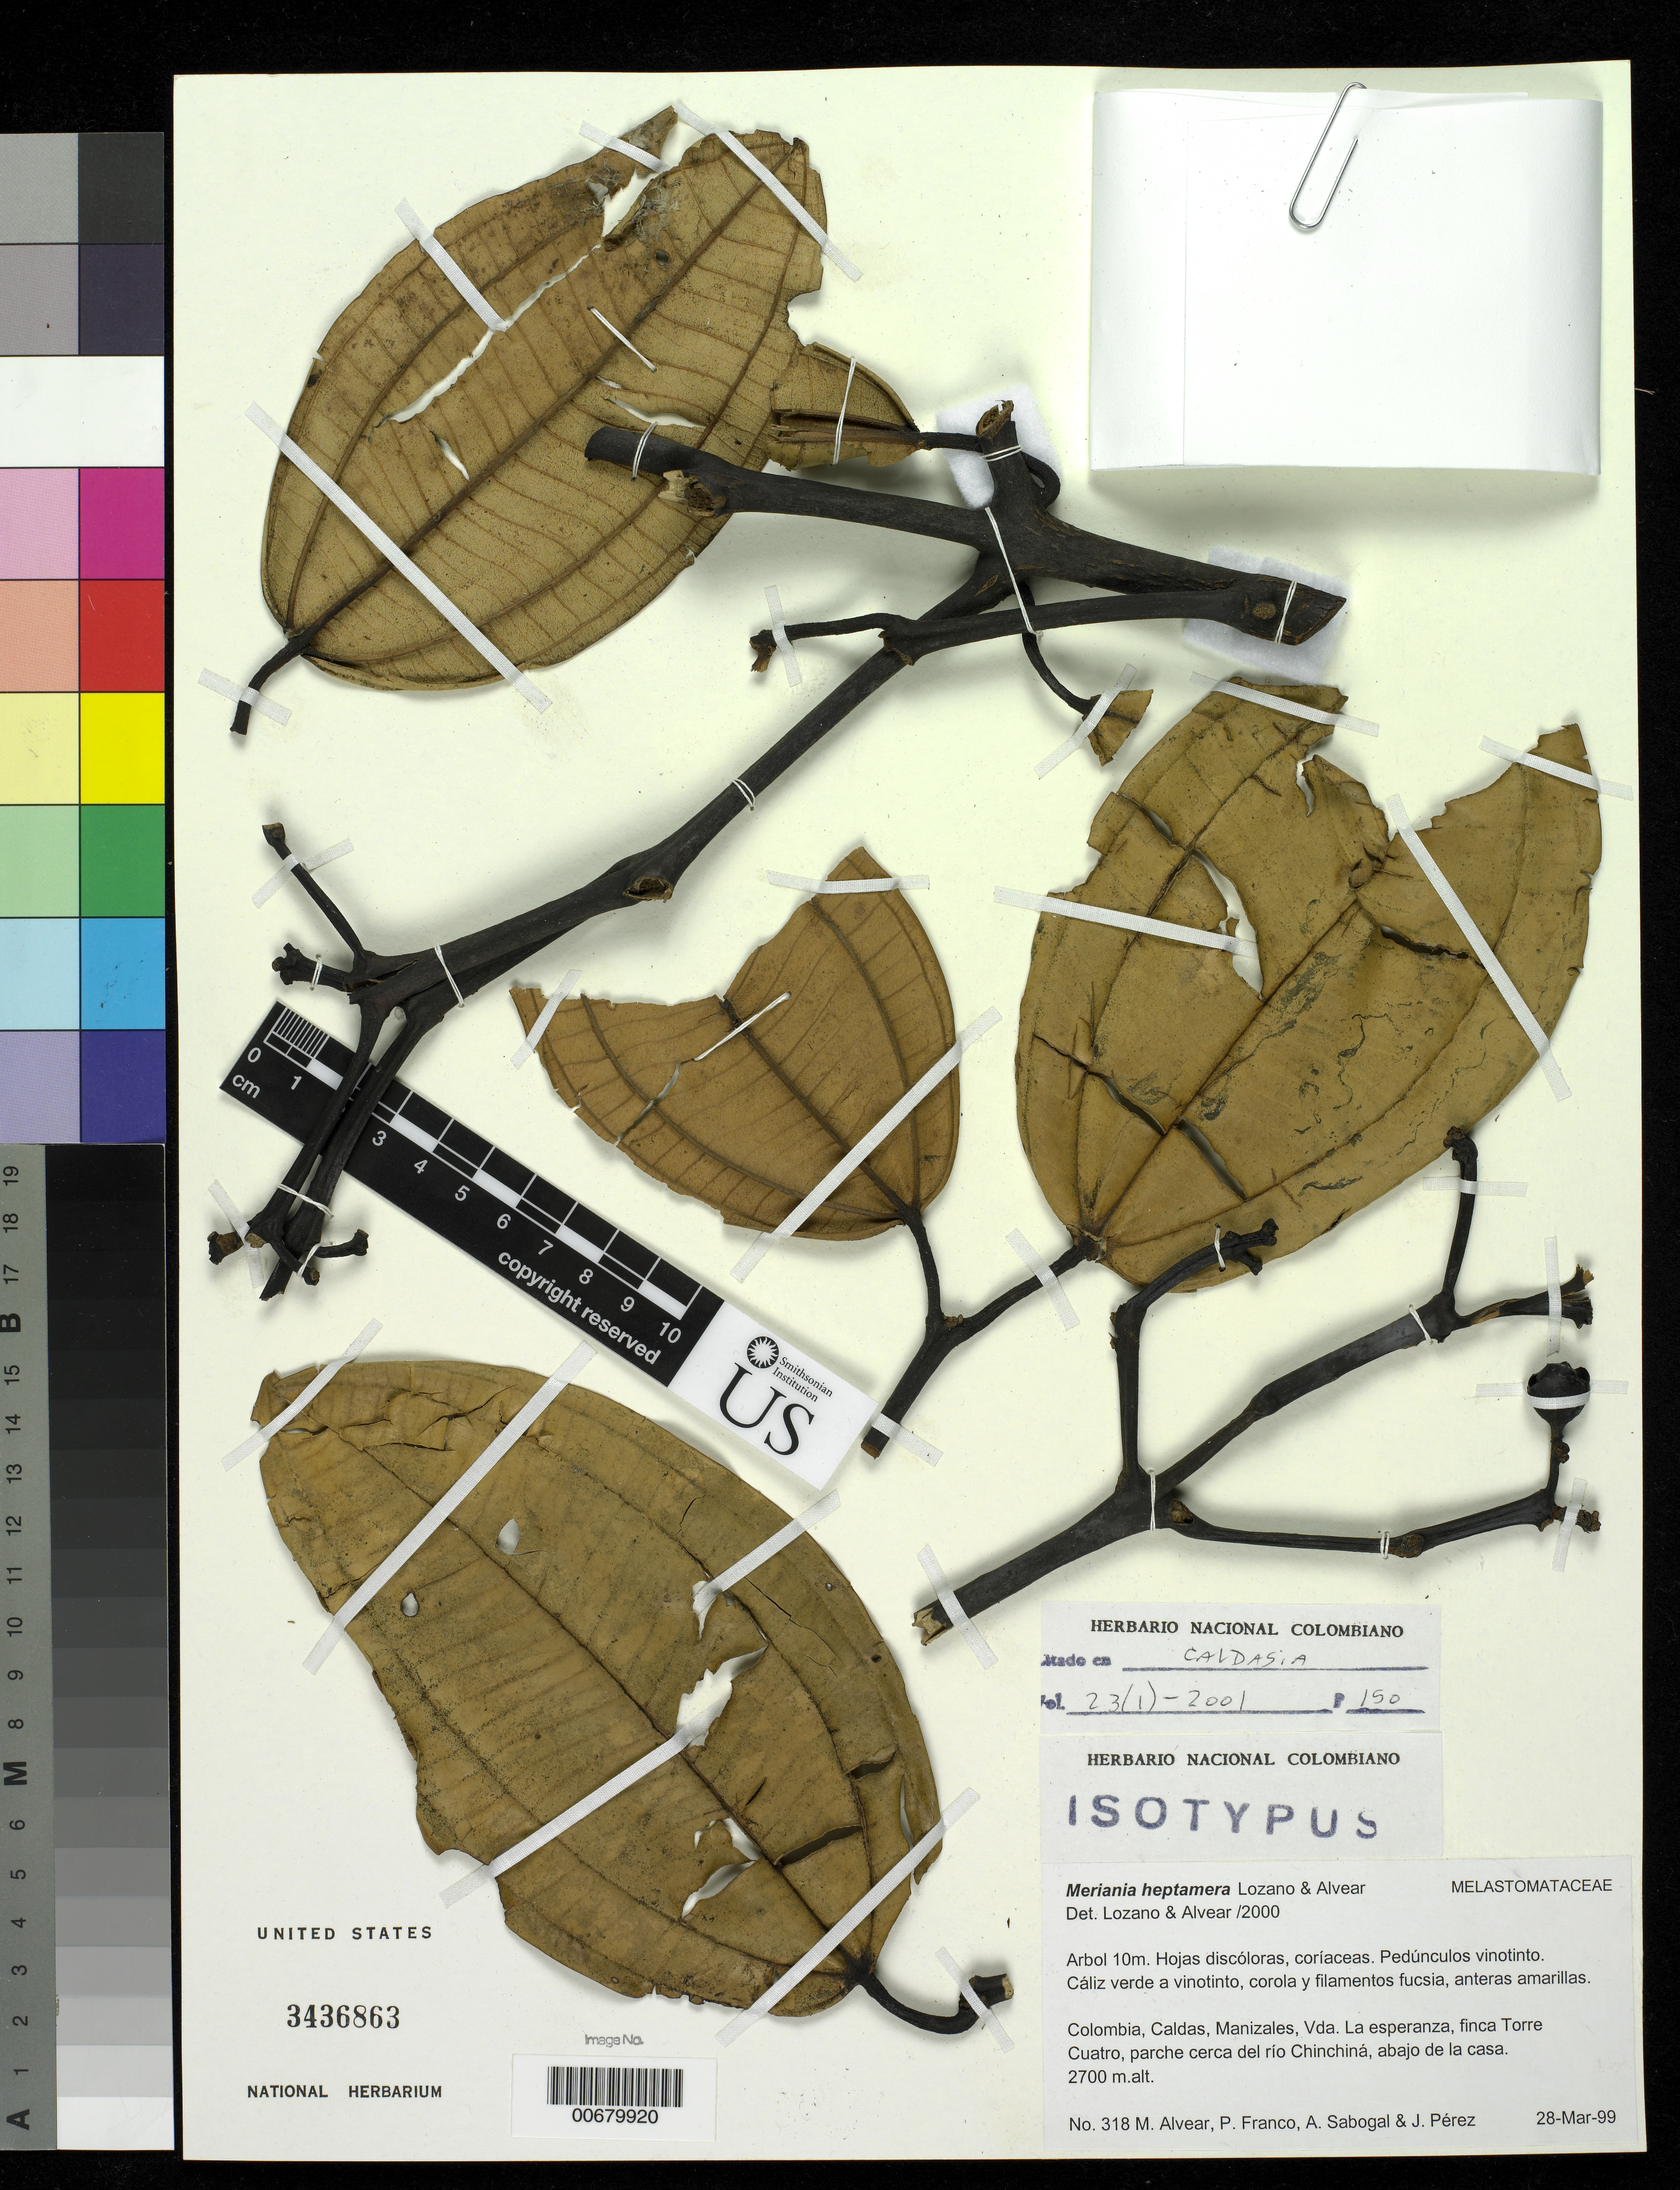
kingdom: Plantae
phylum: Tracheophyta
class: Magnoliopsida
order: Myrtales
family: Melastomataceae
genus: Meriania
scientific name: Meriania heptamera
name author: Lozano & Alvear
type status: Isotype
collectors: M. Alvear, P. Franco Roselli, A. Sabogal & J. Perez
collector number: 318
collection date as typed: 28 Mar 1999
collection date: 1999-03-28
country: Colombia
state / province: Caldas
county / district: Manizales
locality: Vda. La esperanza, finca Torre Cuatro, parche cerca del rio Chinchina, abajo de la casa.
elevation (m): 2700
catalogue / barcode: US 3436863